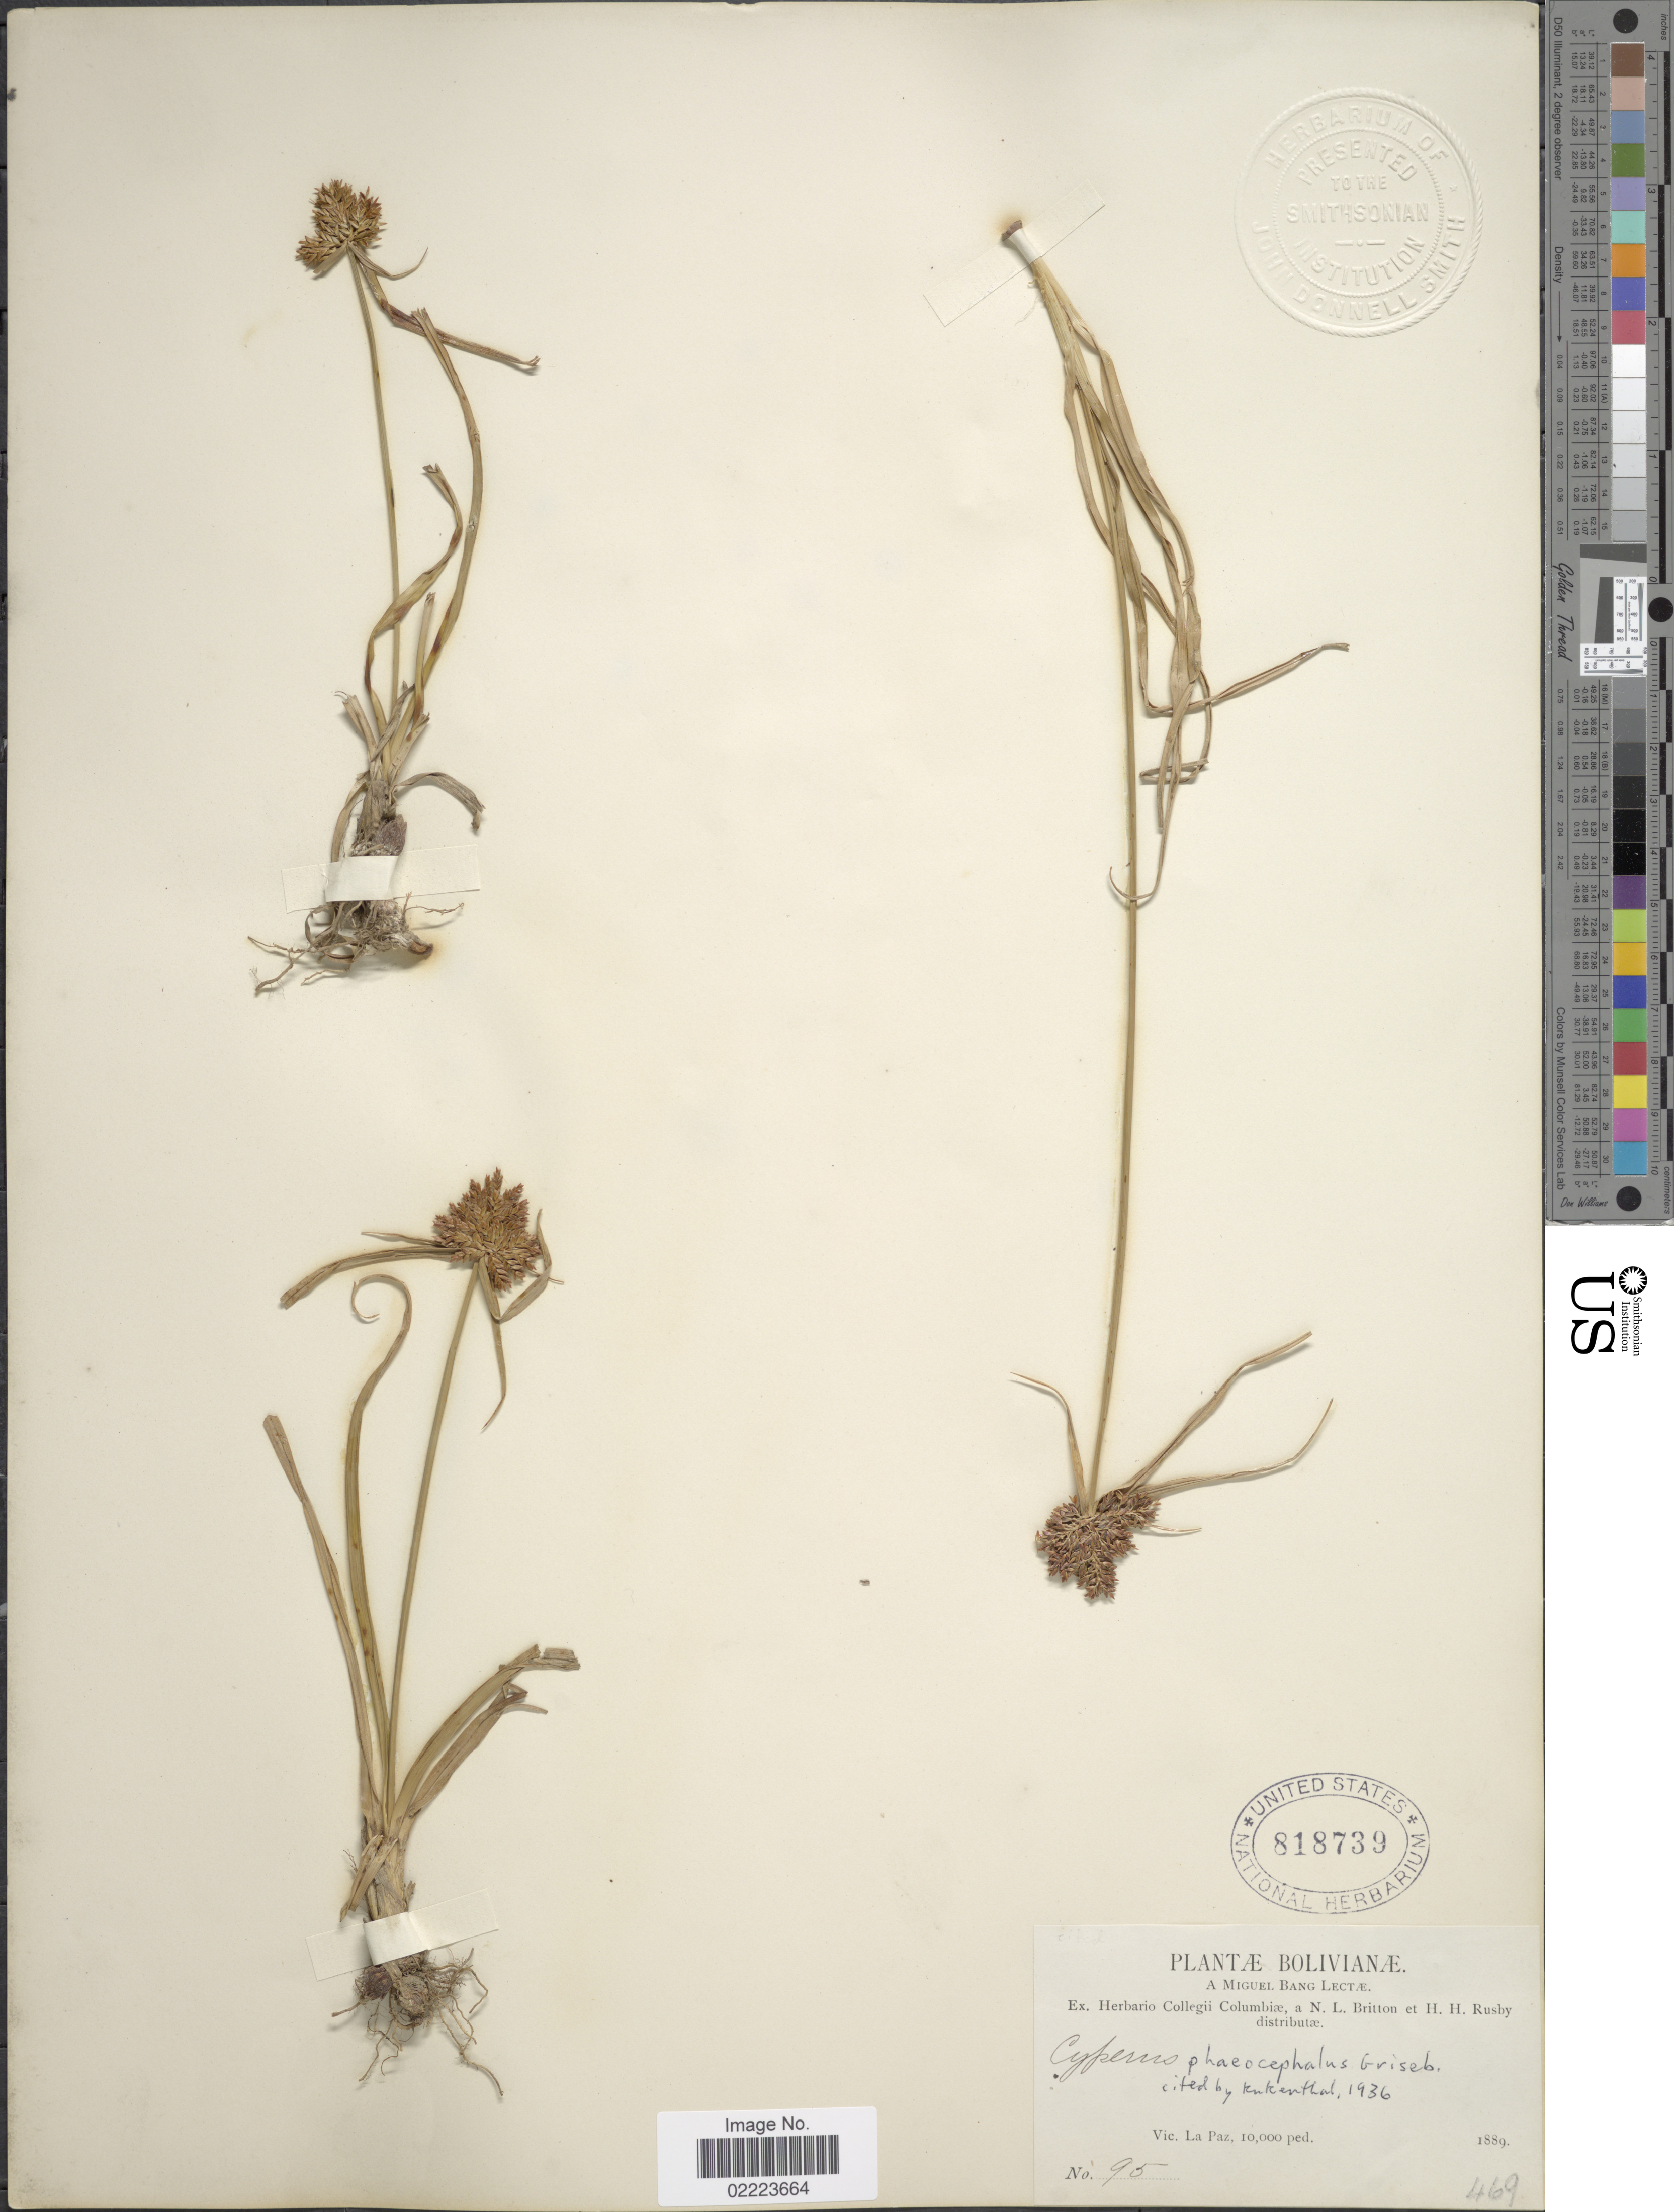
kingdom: Plantae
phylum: Tracheophyta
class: Liliopsida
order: Poales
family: Cyperaceae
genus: Cyperus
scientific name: Cyperus manimae var. manimae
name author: Kunth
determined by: Strong, Mark T., (BOT), Smithsonian Institution - National Museum of Natural History (UNITED STATES)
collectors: M. Bang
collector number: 95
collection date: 1889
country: Bolivia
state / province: La Paz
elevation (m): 3048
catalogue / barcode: US 818739